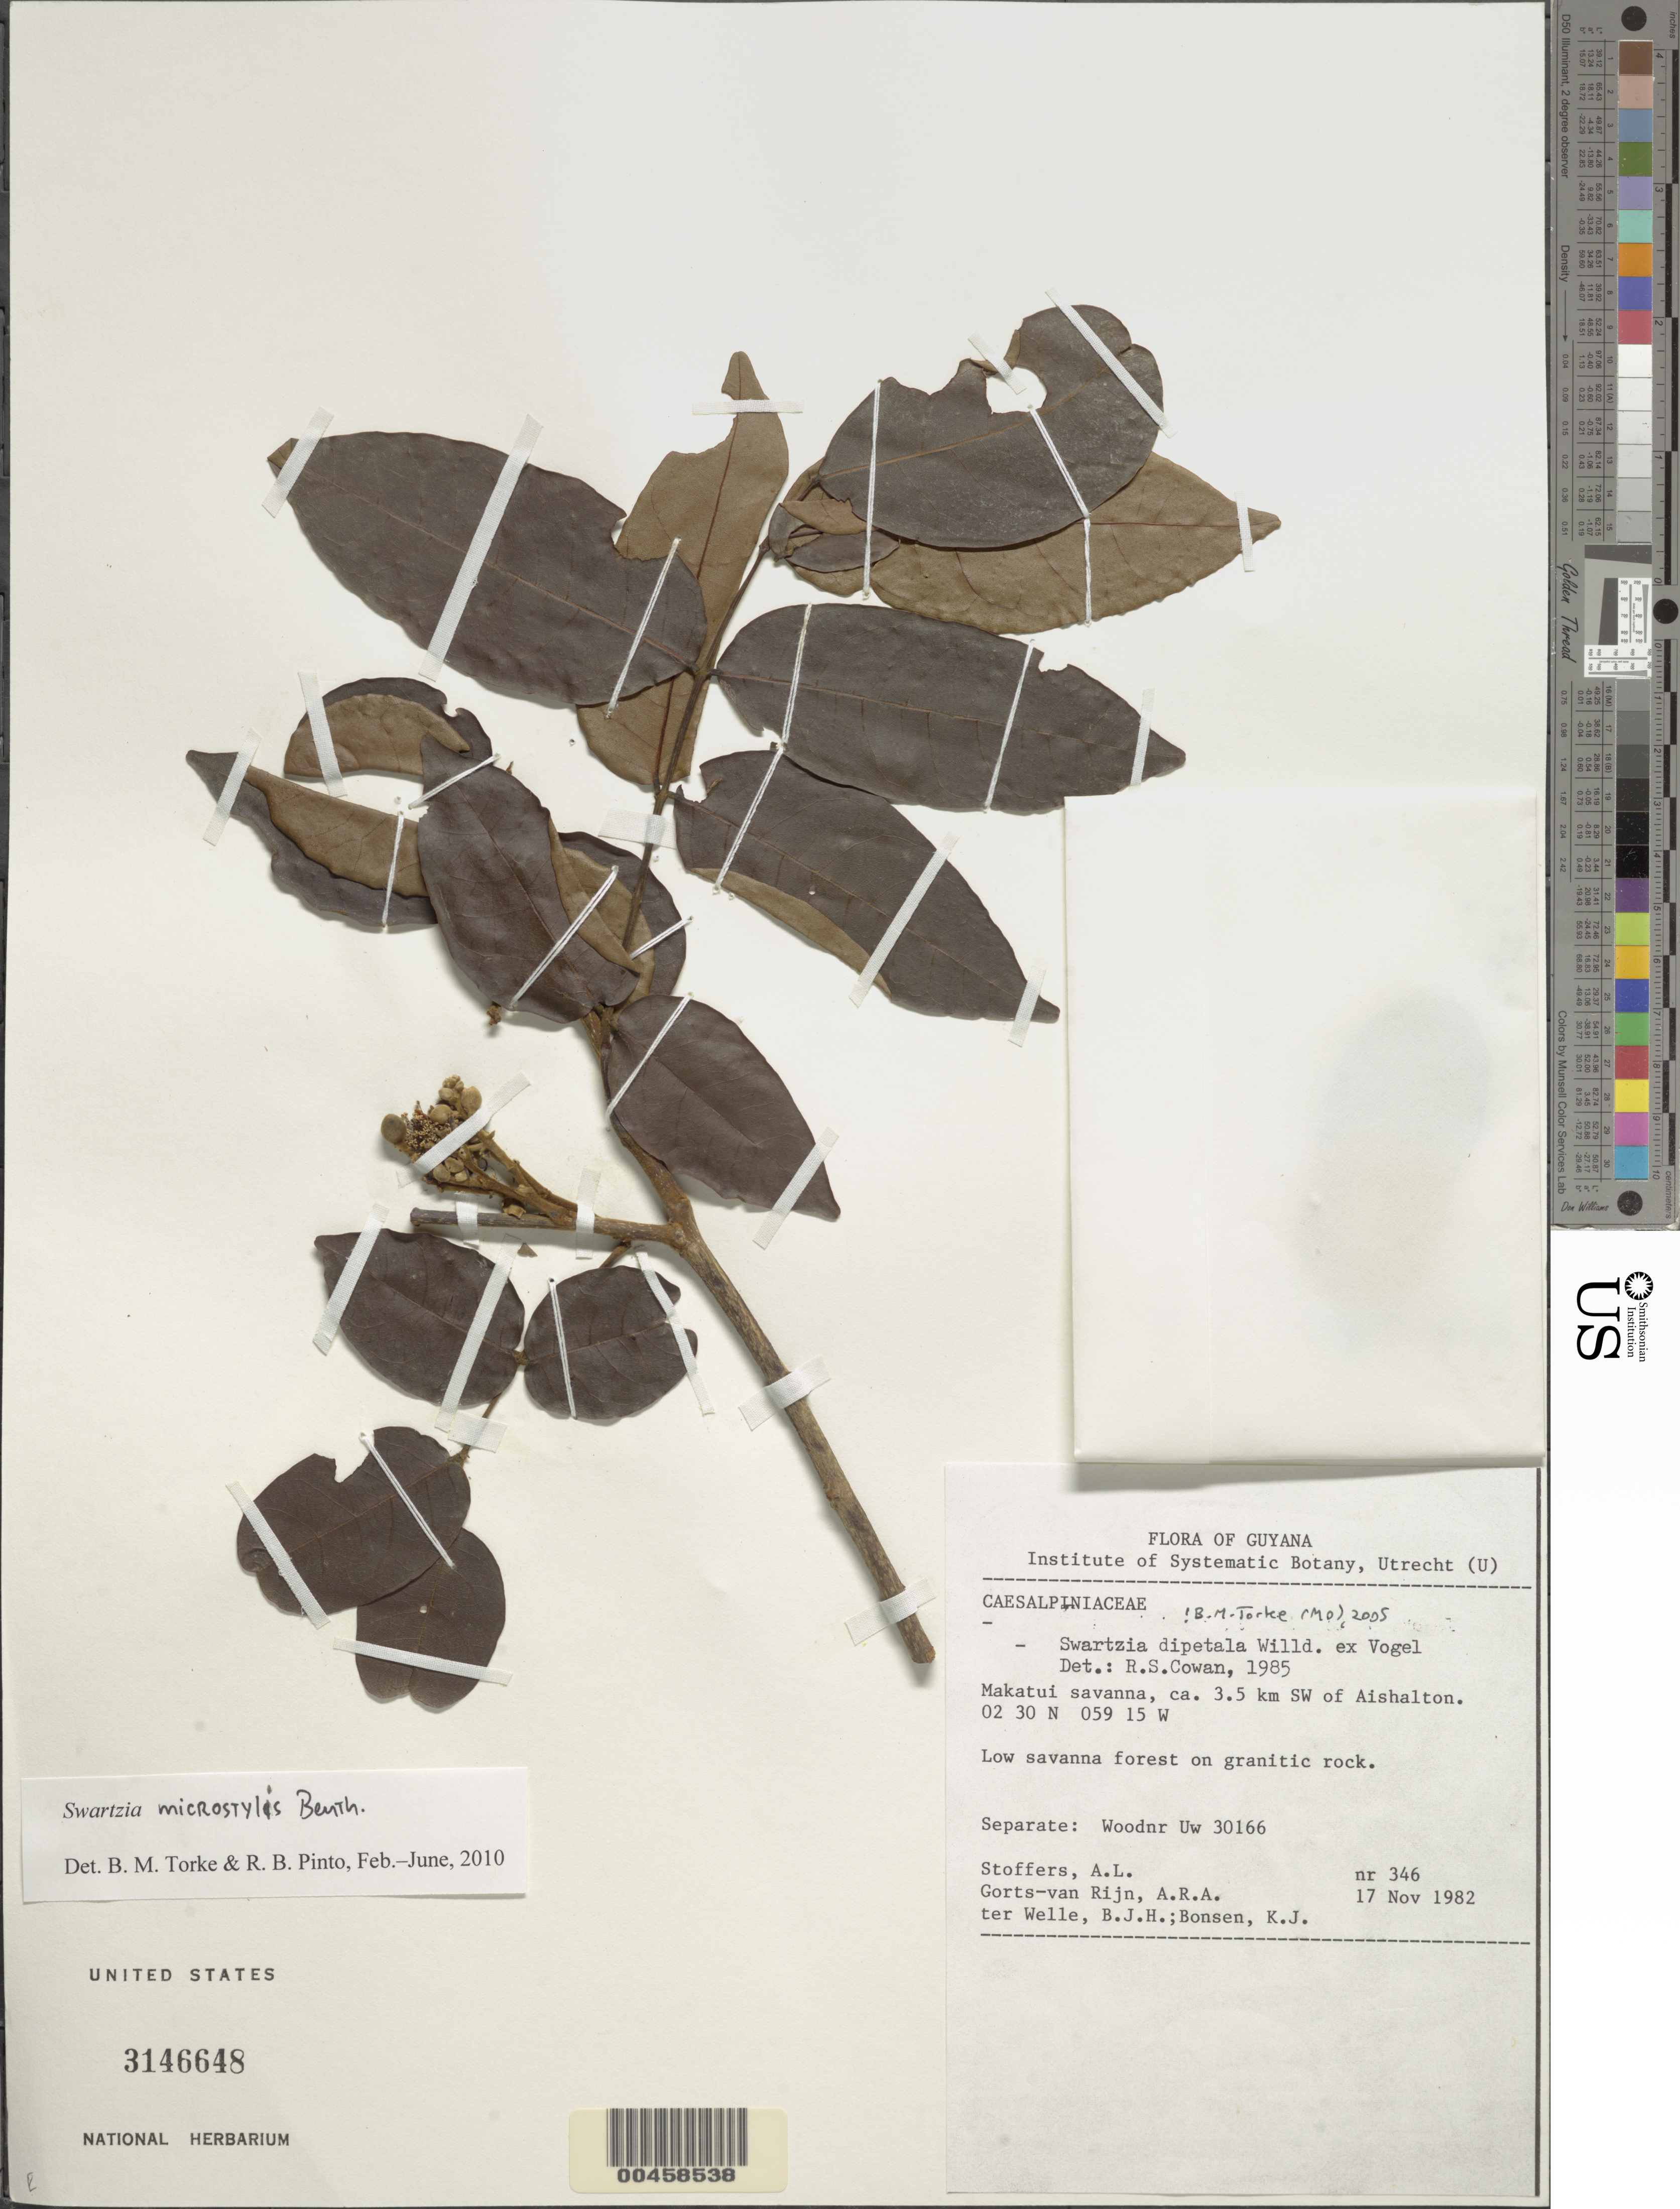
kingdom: Plantae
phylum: Tracheophyta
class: Magnoliopsida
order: Fabales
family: Fabaceae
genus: Swartzia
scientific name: Swartzia dipetala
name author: Willd. ex Vogel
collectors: A. Stoffers, B. Welle, A. .R. A. Görts-van Rijn & K. Bonsen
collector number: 346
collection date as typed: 17 Nov 1982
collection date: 1982-11-17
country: Guyana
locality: Makatui Savanna; 3.5 km SW of Aishalton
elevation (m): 145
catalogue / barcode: US 3146648